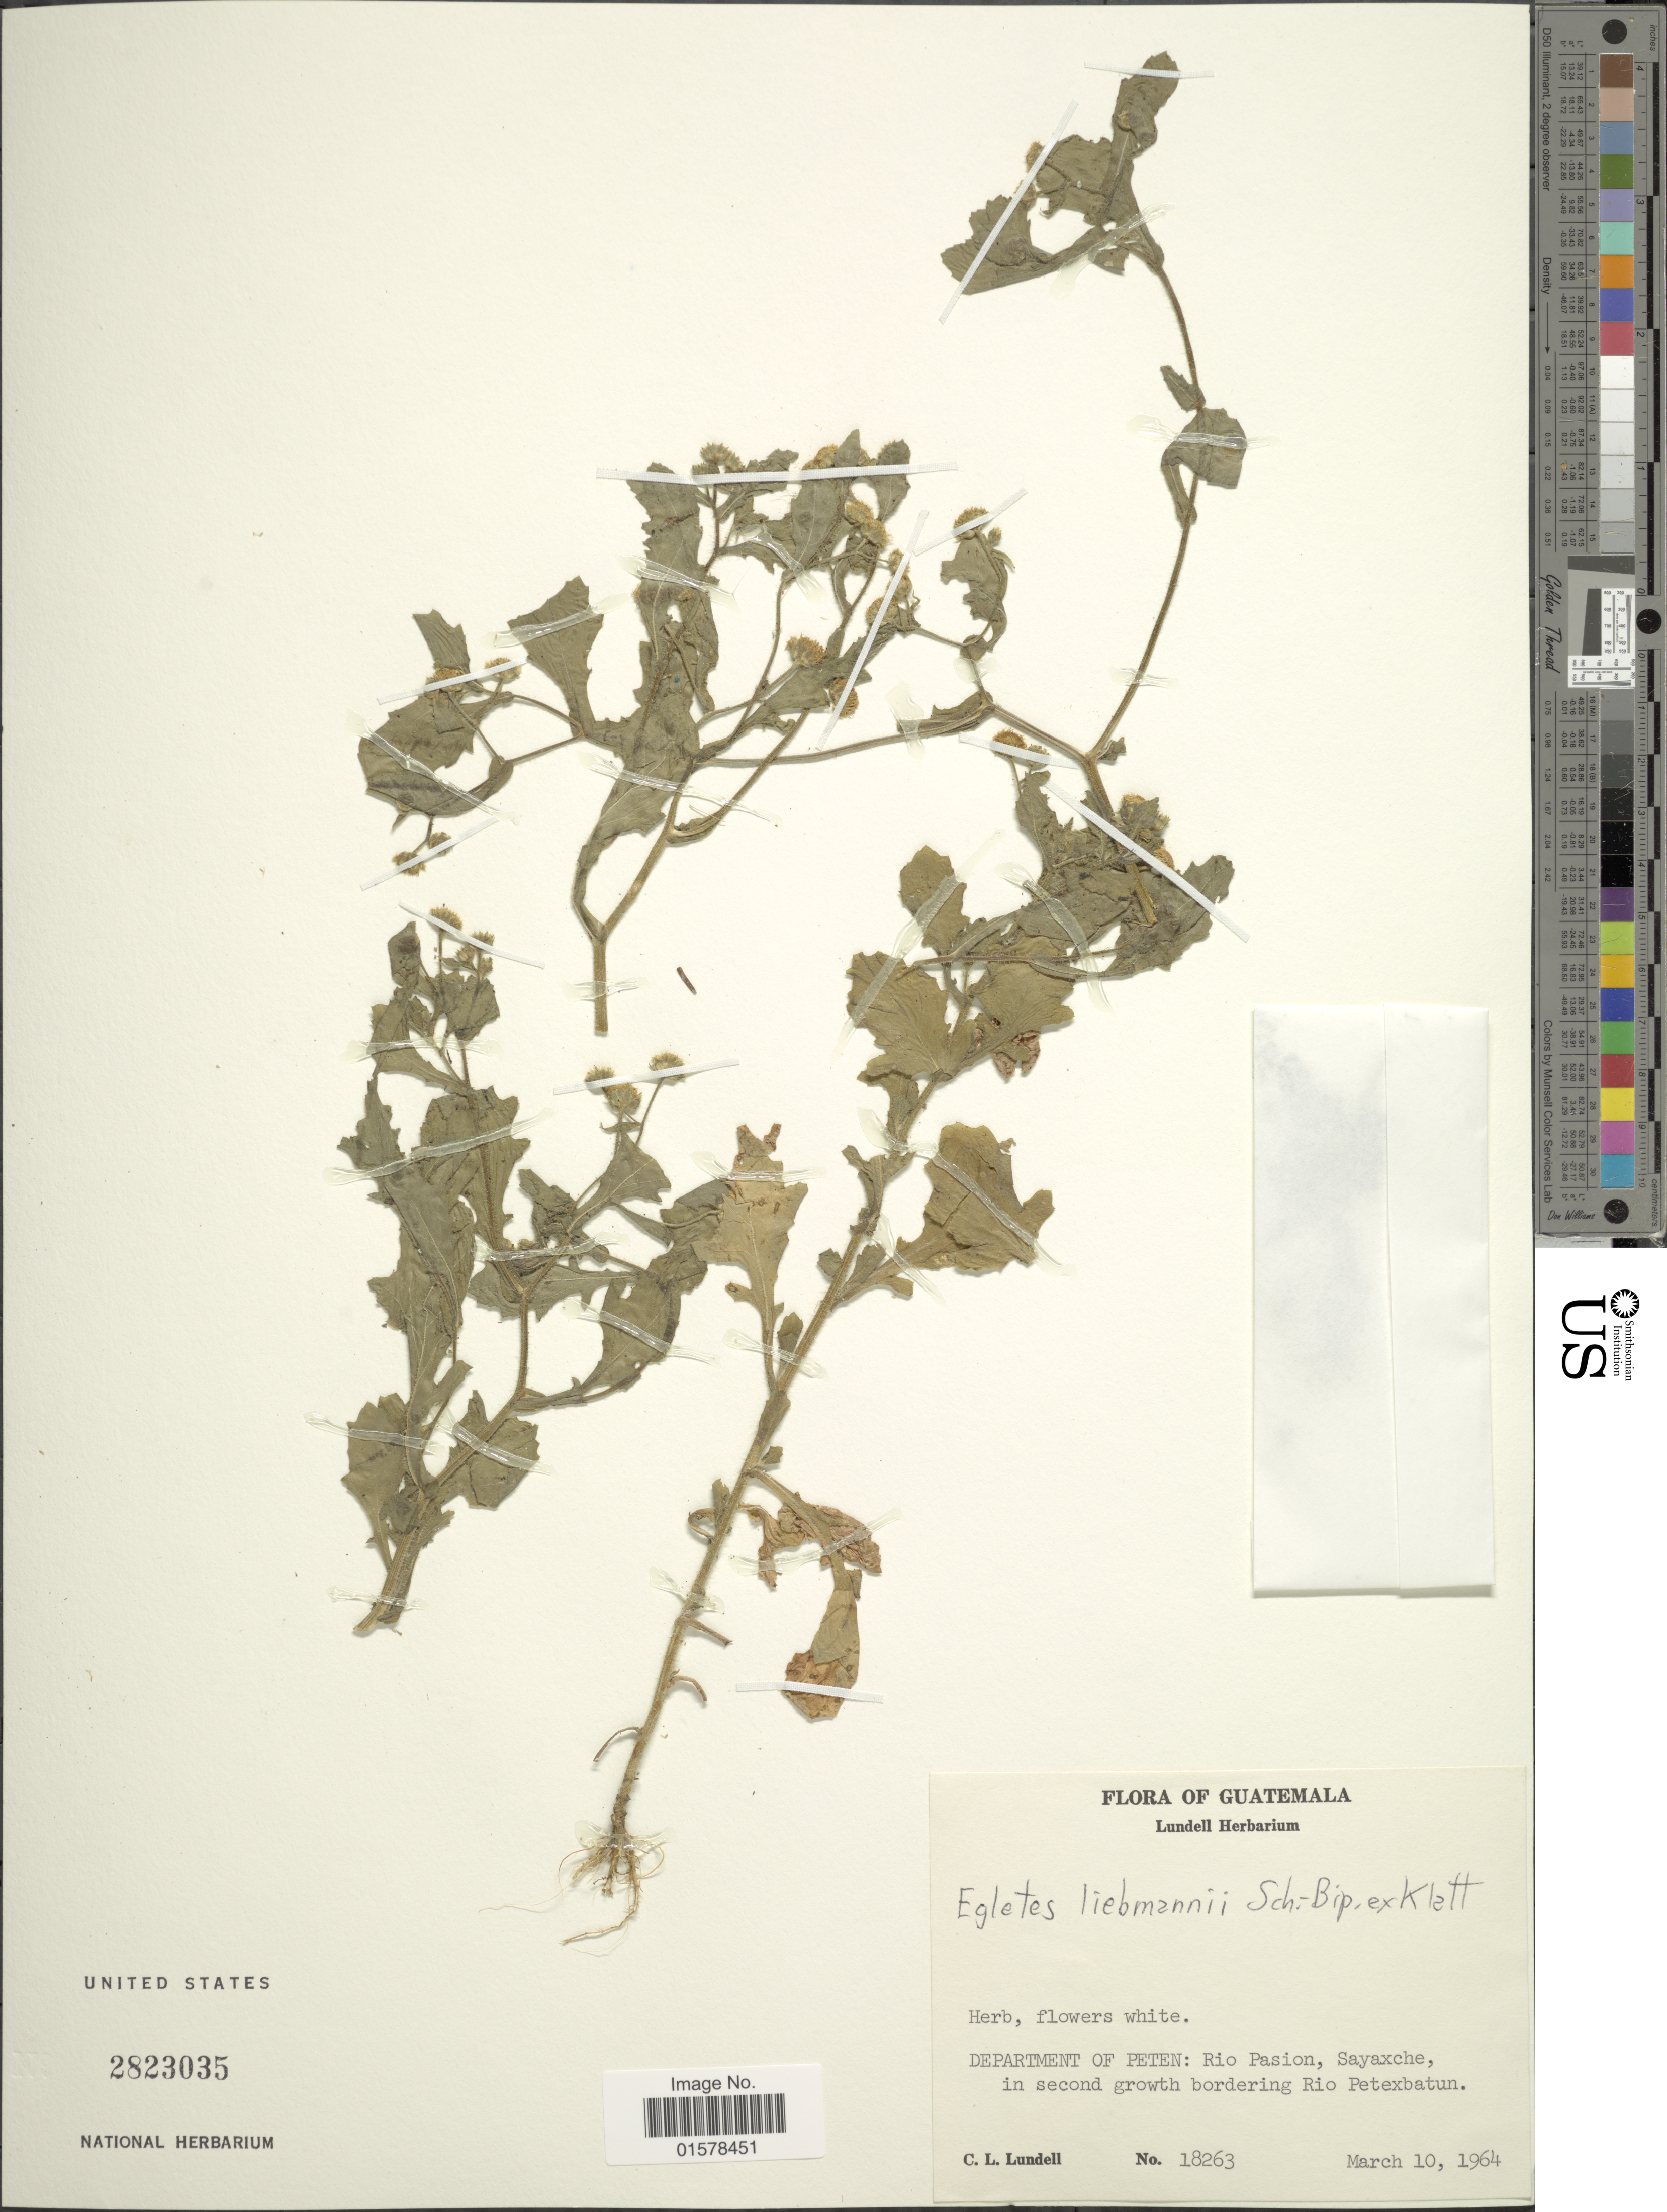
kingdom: Plantae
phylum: Tracheophyta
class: Magnoliopsida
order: Asterales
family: Asteraceae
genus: Egletes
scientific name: Egletes liebmannii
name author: Sch. Bip. ex Hemsl.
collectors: C. L. Lundell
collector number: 18263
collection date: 1964-03-10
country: Guatemala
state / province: El Petén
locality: Department of Peten: Rio Pasion, Sayaxche, in second growth bordering Rio Petexbatun. Guatemala.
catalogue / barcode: US 2823035